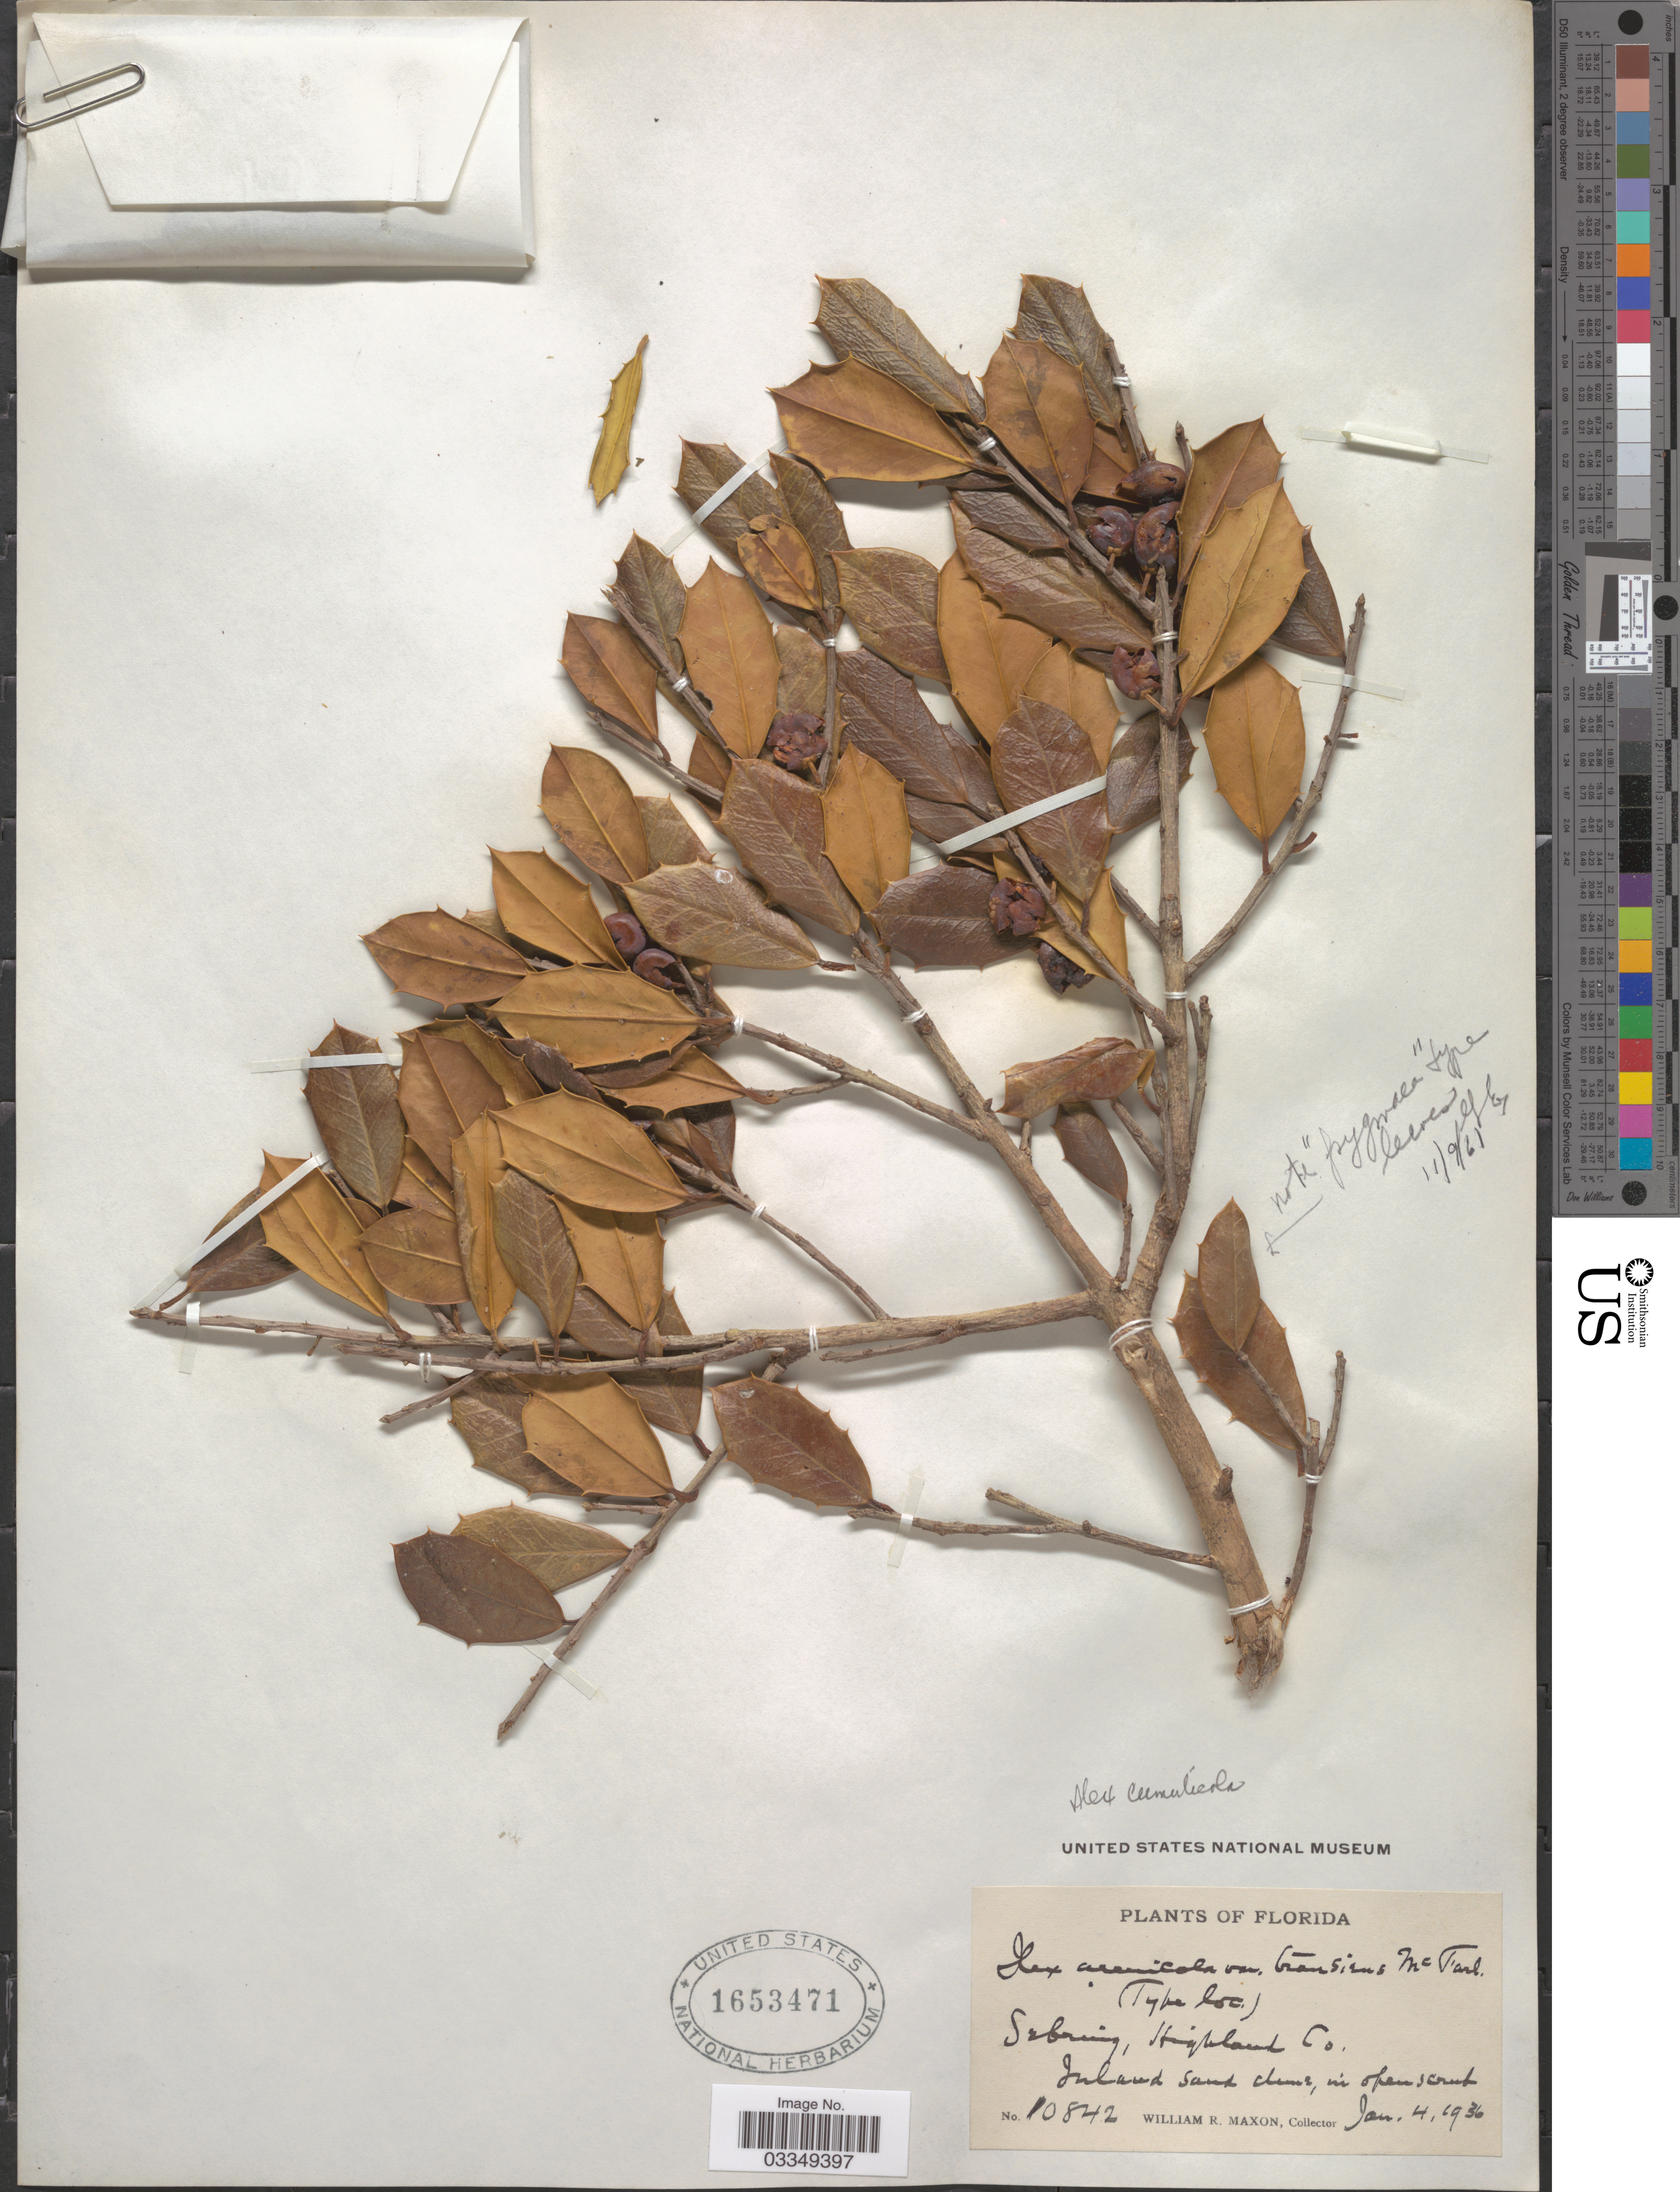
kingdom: Plantae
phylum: Tracheophyta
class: Magnoliopsida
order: Aquifoliales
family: Aquifoliaceae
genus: Ilex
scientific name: Ilex arenicola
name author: Ashe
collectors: W. R. Maxon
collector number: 10842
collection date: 1936-01-04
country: United States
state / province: Florida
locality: Sebring, Highland Co.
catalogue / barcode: US 1653471